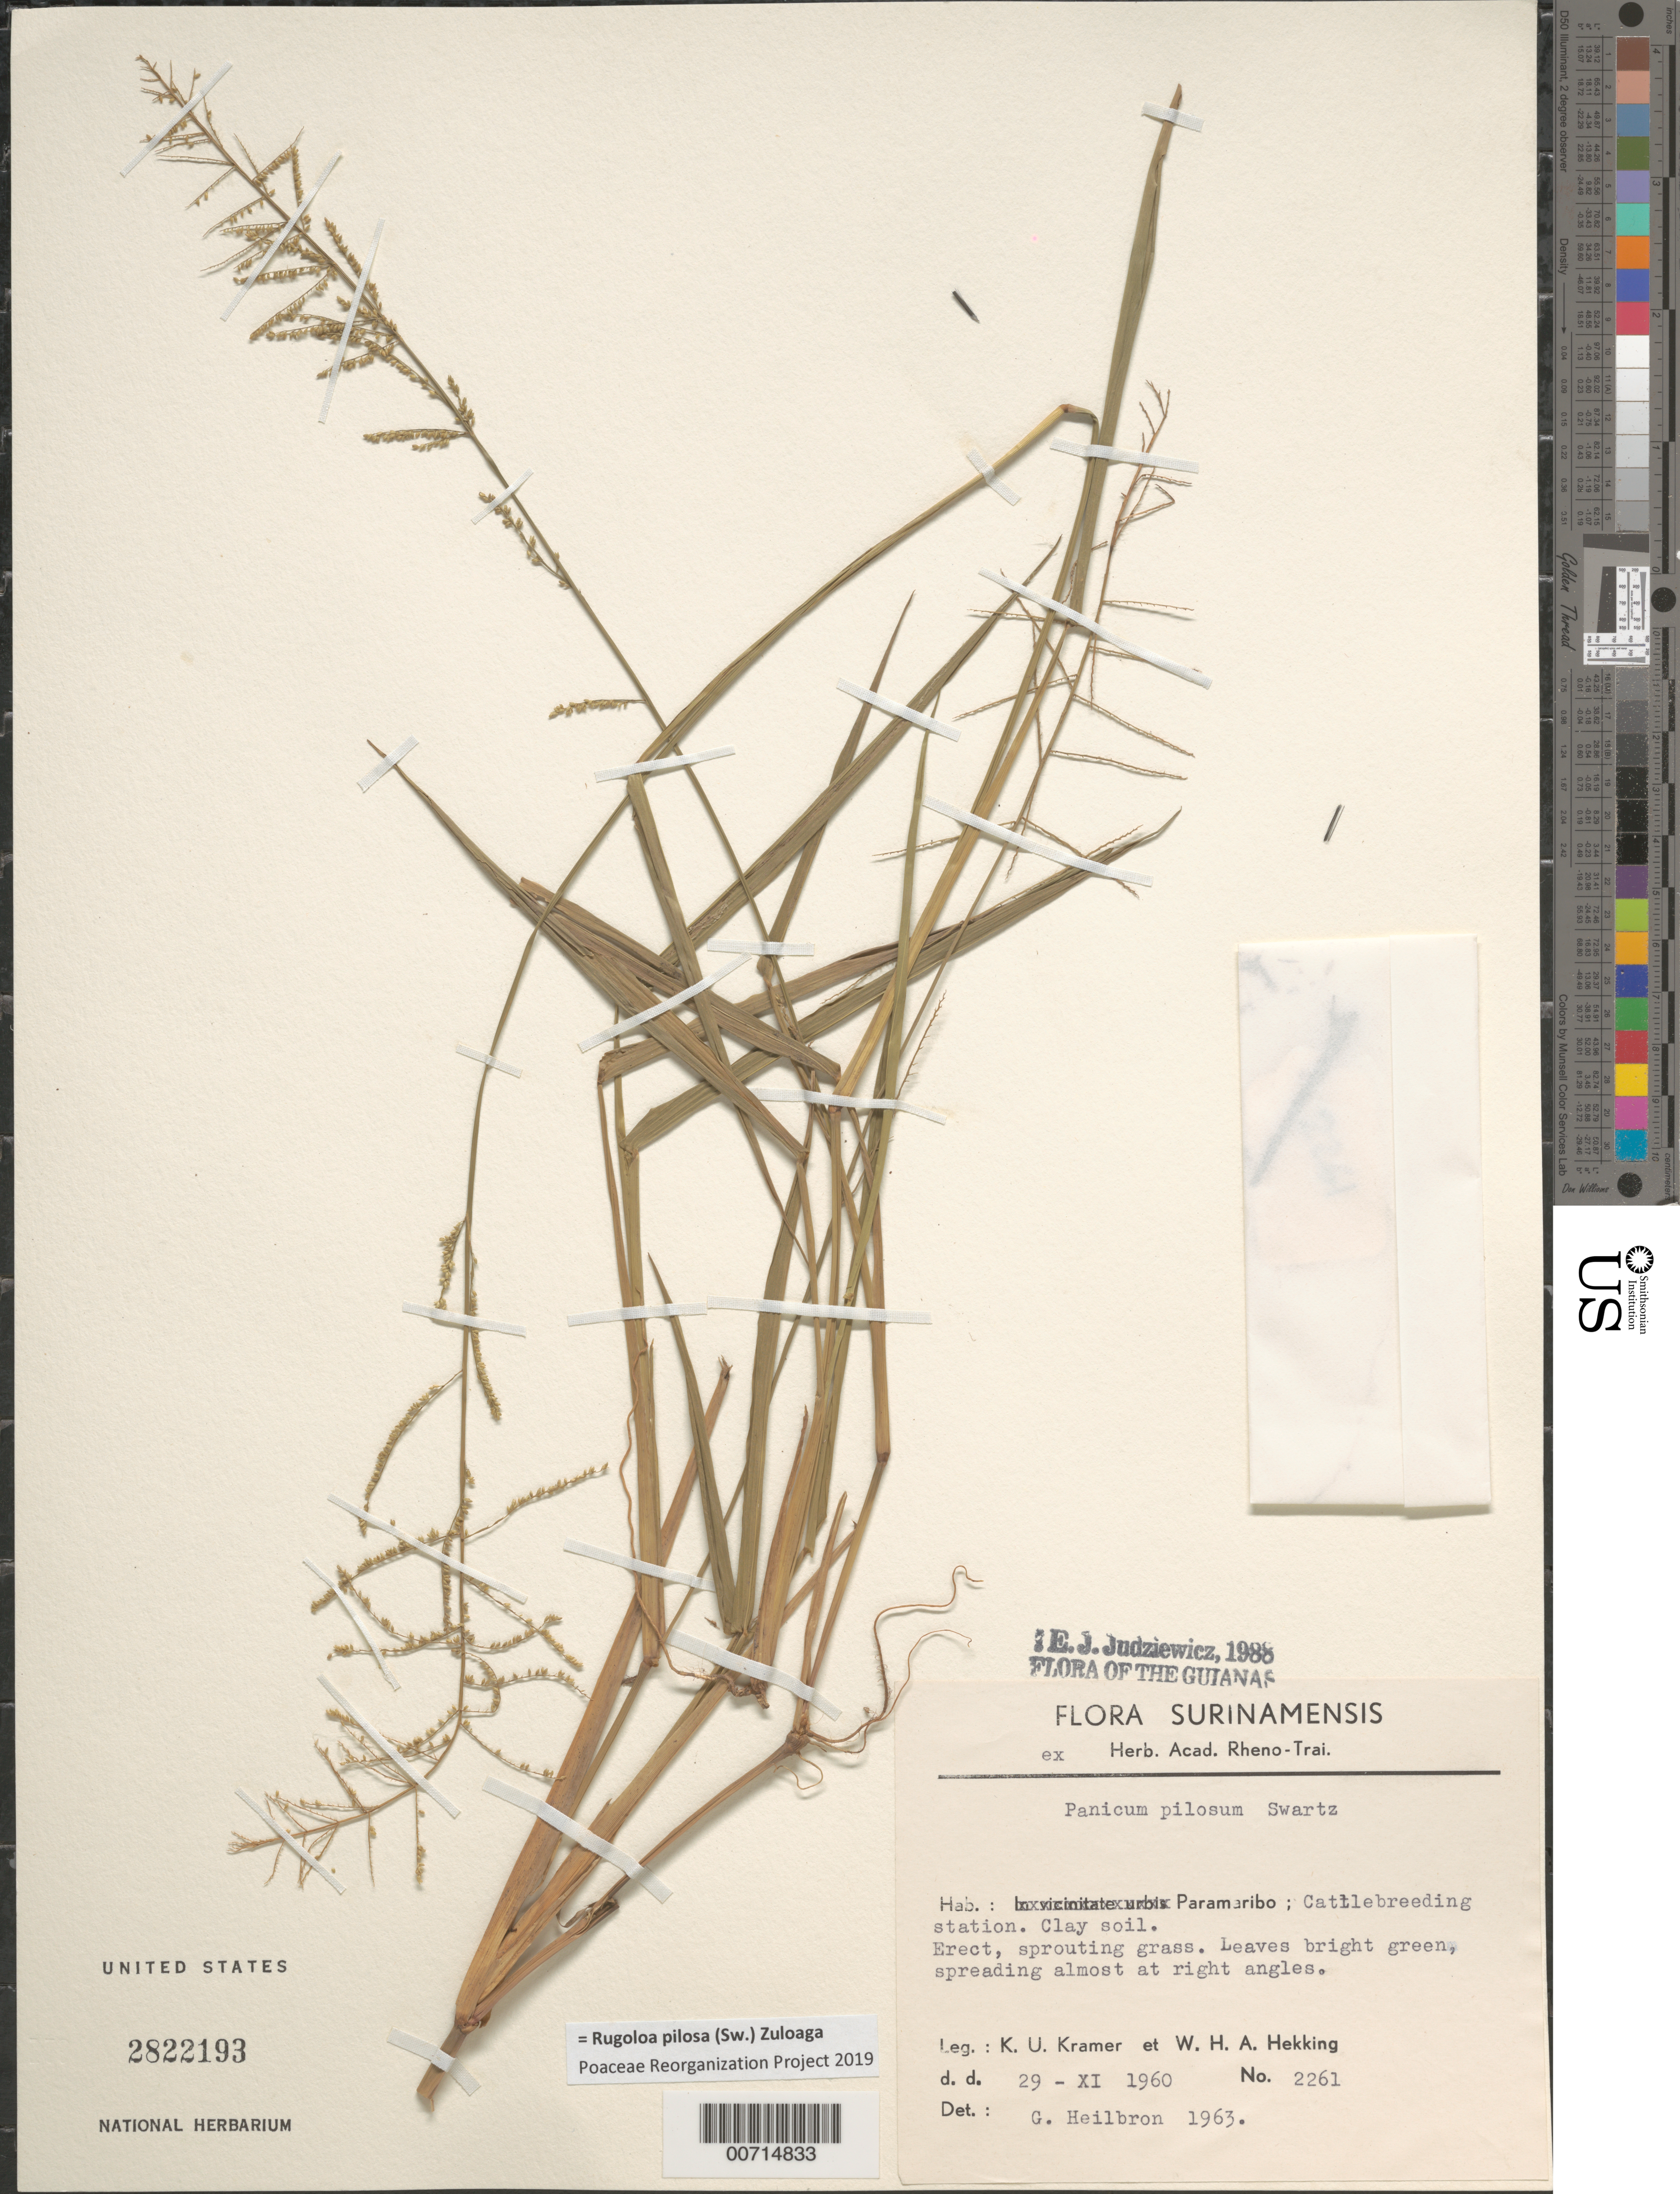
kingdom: Plantae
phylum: Tracheophyta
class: Liliopsida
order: Poales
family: Poaceae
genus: Panicum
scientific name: Panicum pilosum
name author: Sw.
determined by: Heilbron, G.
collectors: K. U. Kramer & W. H. A. Hekking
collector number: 2261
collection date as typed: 29-Nov-60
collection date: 1960-11-29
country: Suriname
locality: Paramaribo, cattlebreeding station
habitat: Clay soil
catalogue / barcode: US 2822193